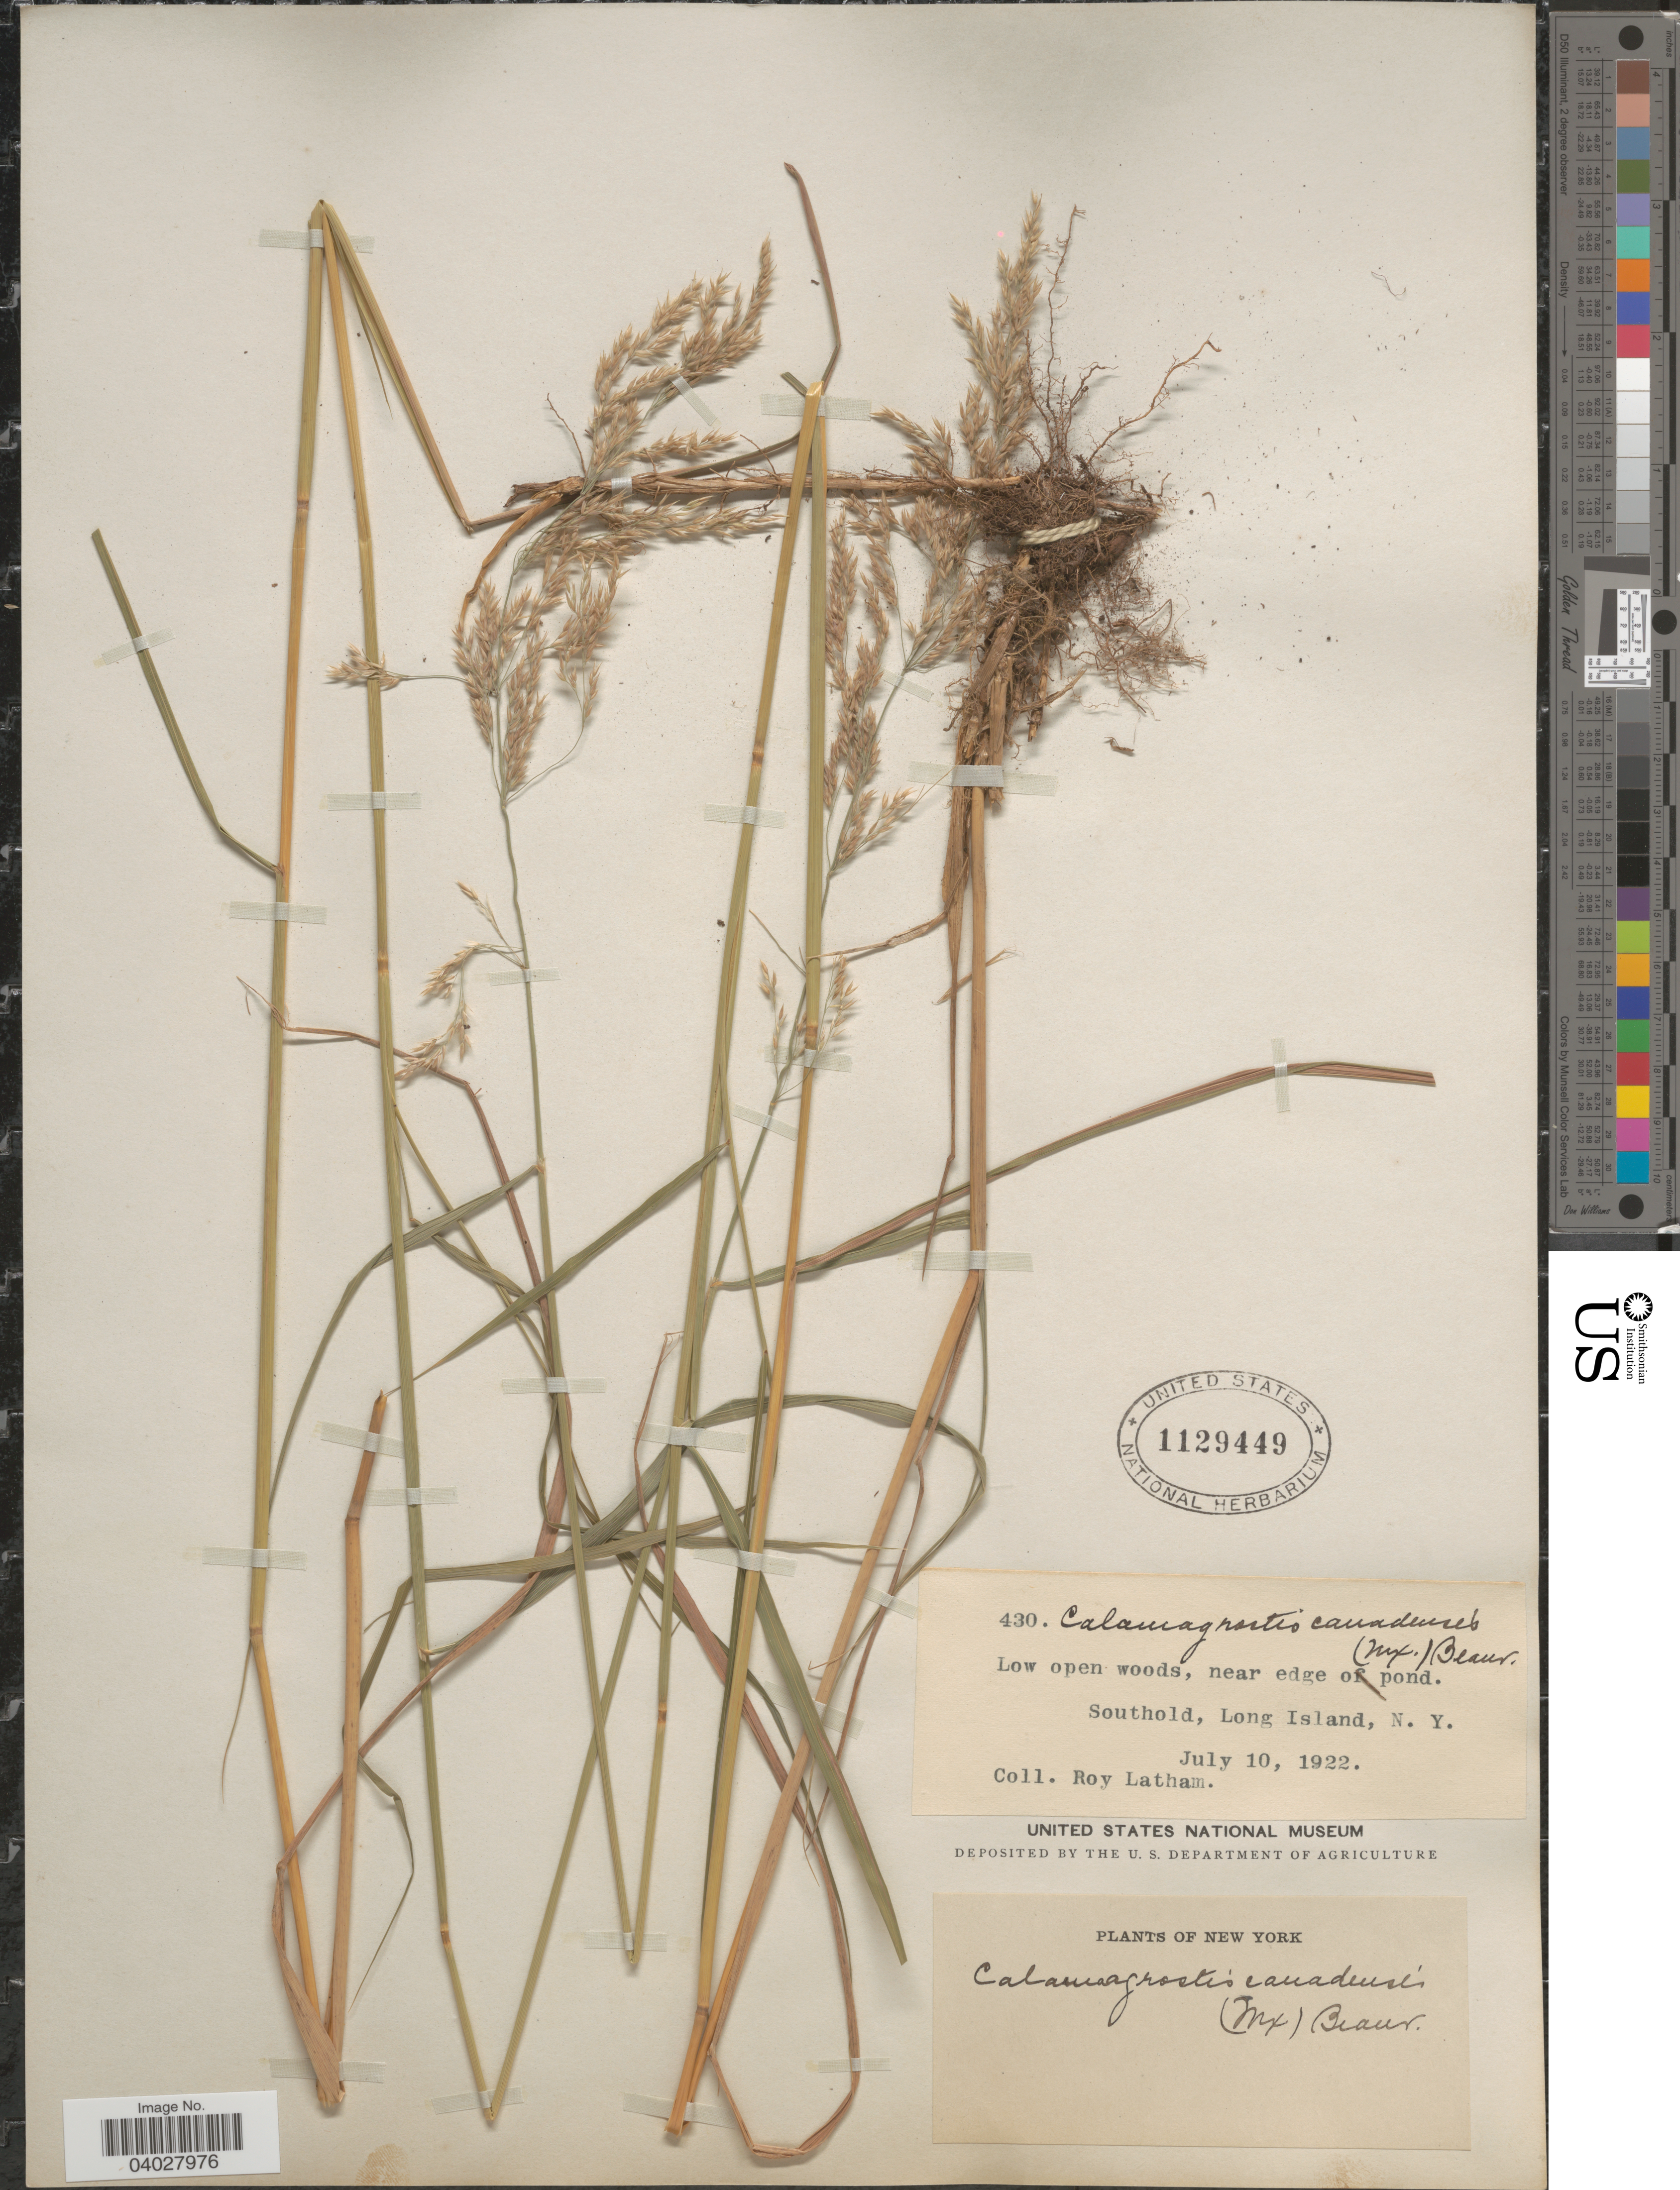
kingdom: Plantae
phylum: Tracheophyta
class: Liliopsida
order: Poales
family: Poaceae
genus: Calamagrostis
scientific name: Calamagrostis canadensis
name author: (Michx.) P. Beauv.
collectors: R. Latham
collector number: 430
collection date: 1922-07-10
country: United States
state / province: New York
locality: Southold, Long Island.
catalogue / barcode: US 1129449